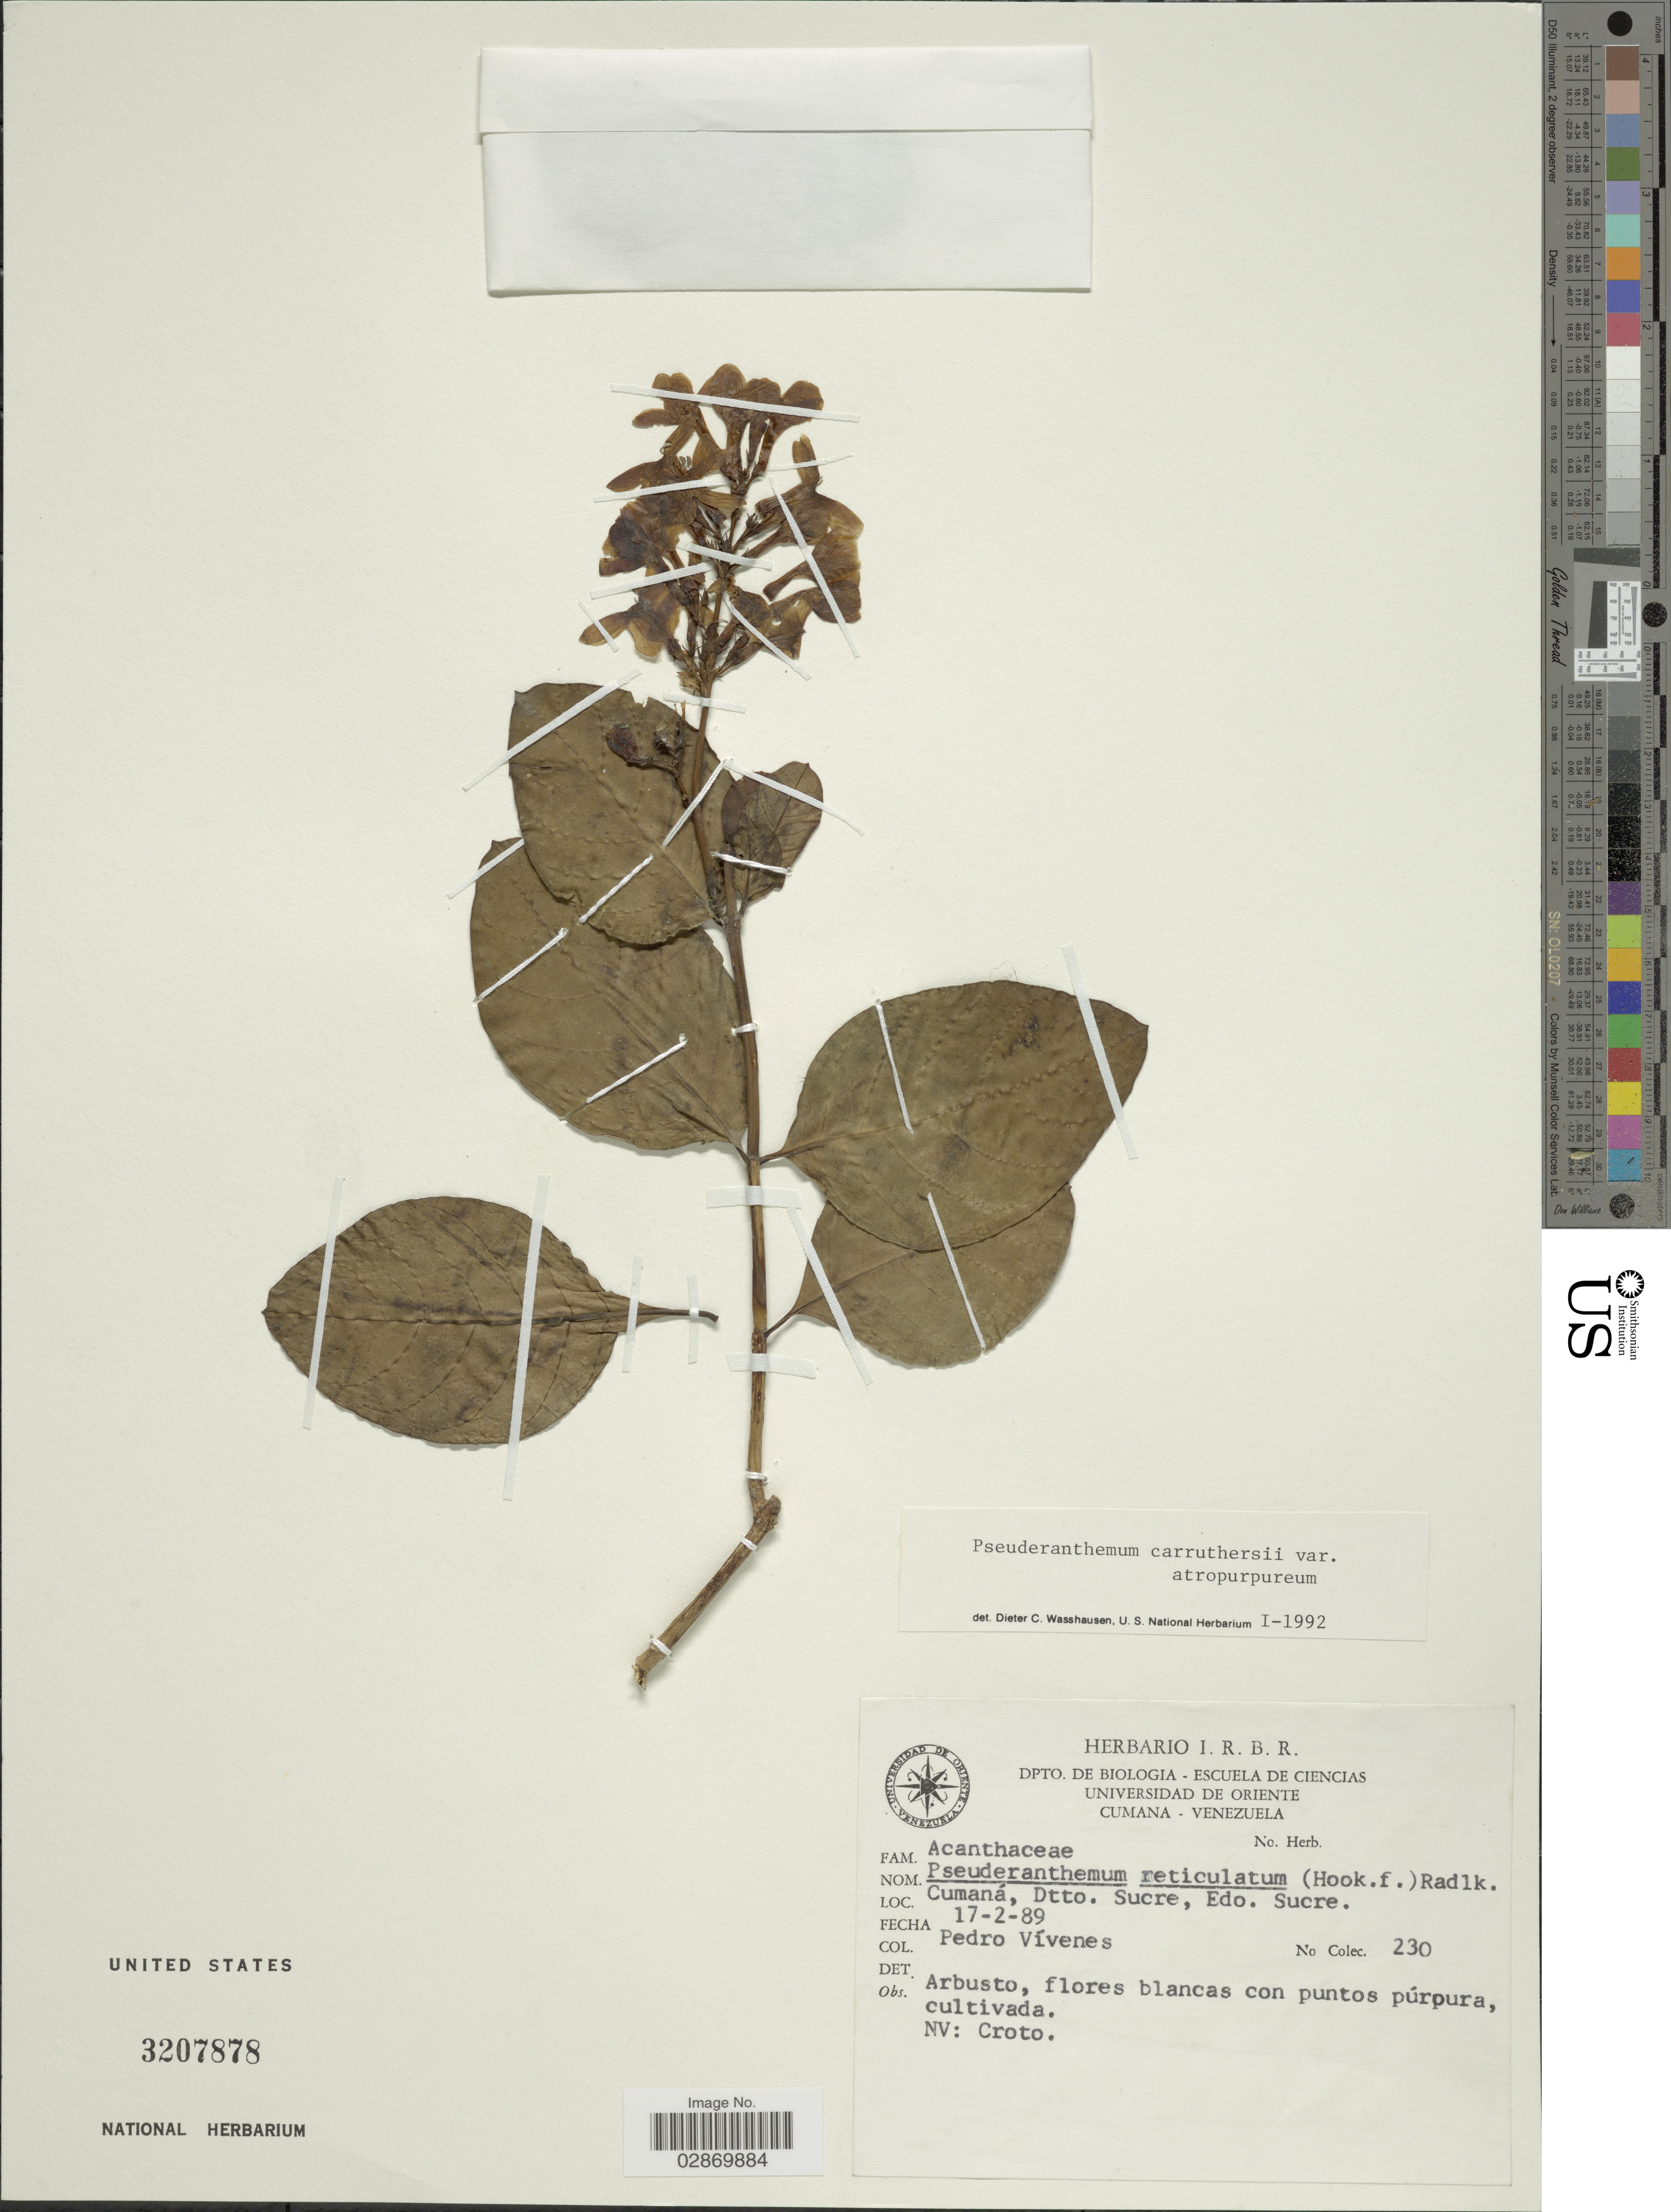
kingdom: Plantae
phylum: Tracheophyta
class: Magnoliopsida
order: Lamiales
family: Acanthaceae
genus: Pseuderanthemum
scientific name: Pseuderanthemum carruthersii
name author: (Seem.) Guillaumin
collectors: P. Vivenes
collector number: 230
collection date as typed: Transcribed d/m/y: 17/2/89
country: Venezuela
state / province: Sucre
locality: Cumaná, Dtto. Sucre.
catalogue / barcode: US 3207878